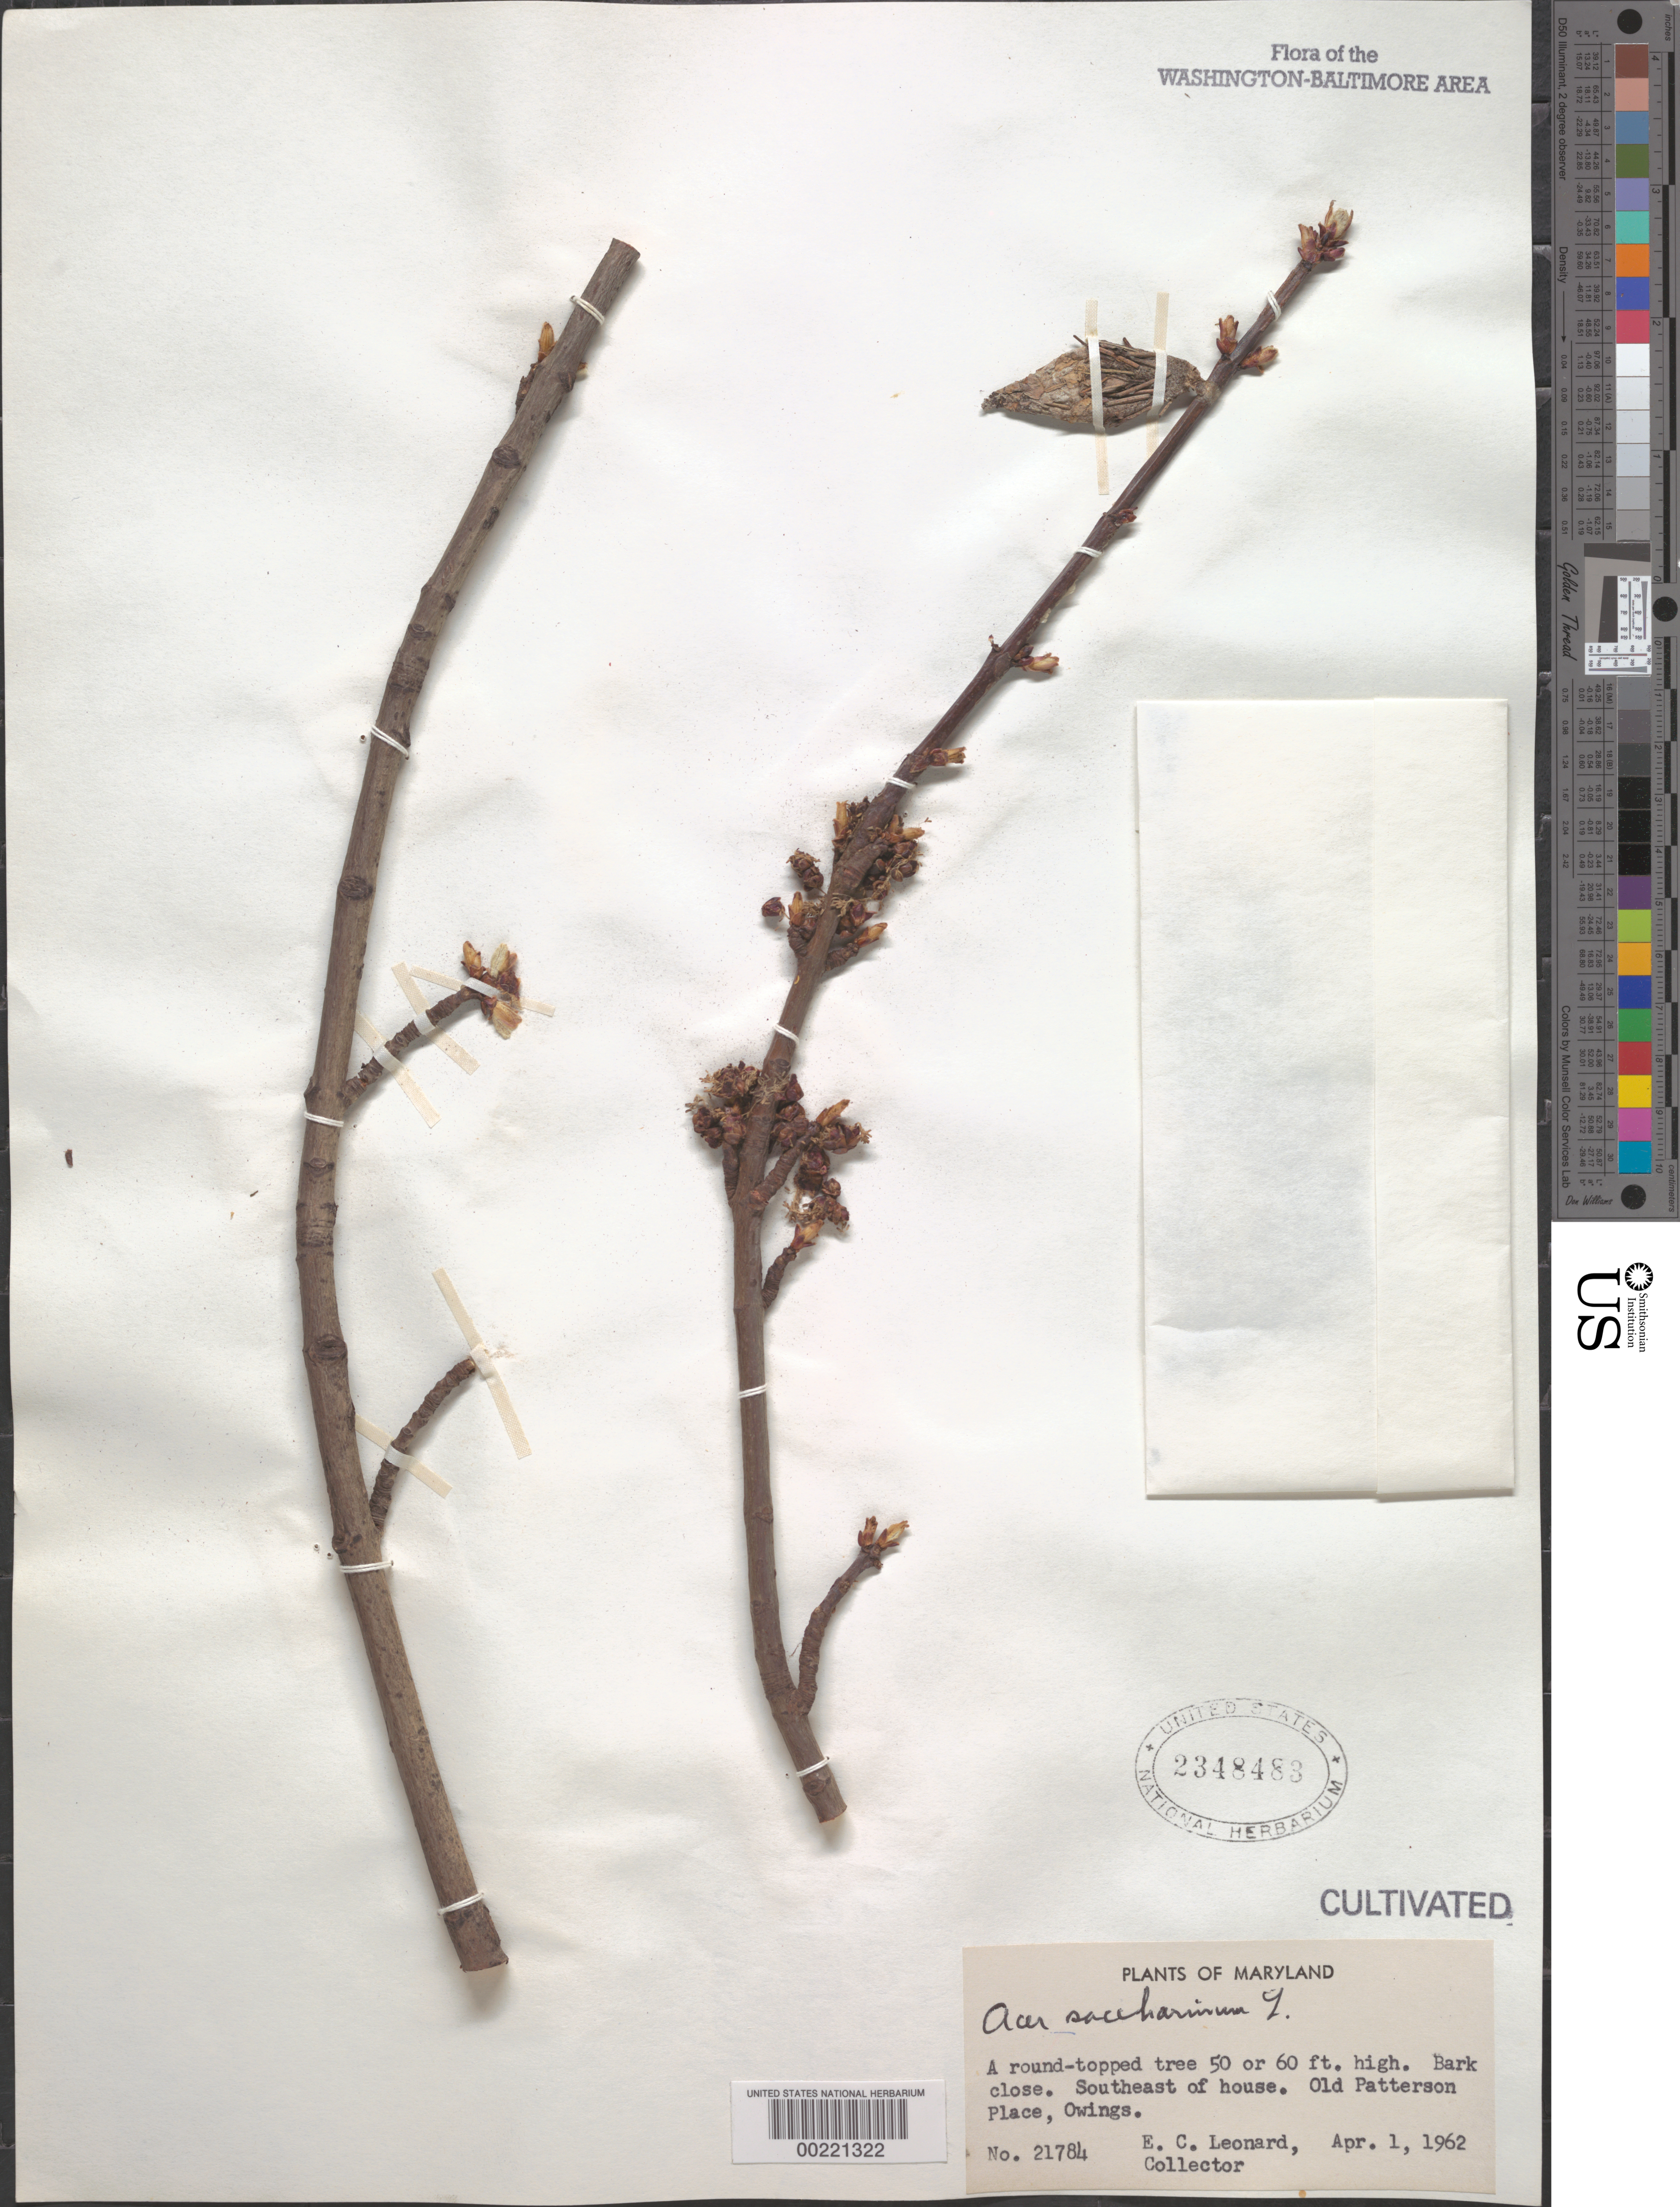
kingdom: Plantae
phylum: Tracheophyta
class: Magnoliopsida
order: Sapindales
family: Sapindaceae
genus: Acer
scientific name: Acer saccharinum subsp. floridanum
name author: (Chapm.) Wesm.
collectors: E. C. Leonard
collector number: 21784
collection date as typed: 01 Apr 1962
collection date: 1962-04-01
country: United States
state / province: Maryland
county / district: Calvert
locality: Owings, old Patterson place, SE of House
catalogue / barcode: US 2348483